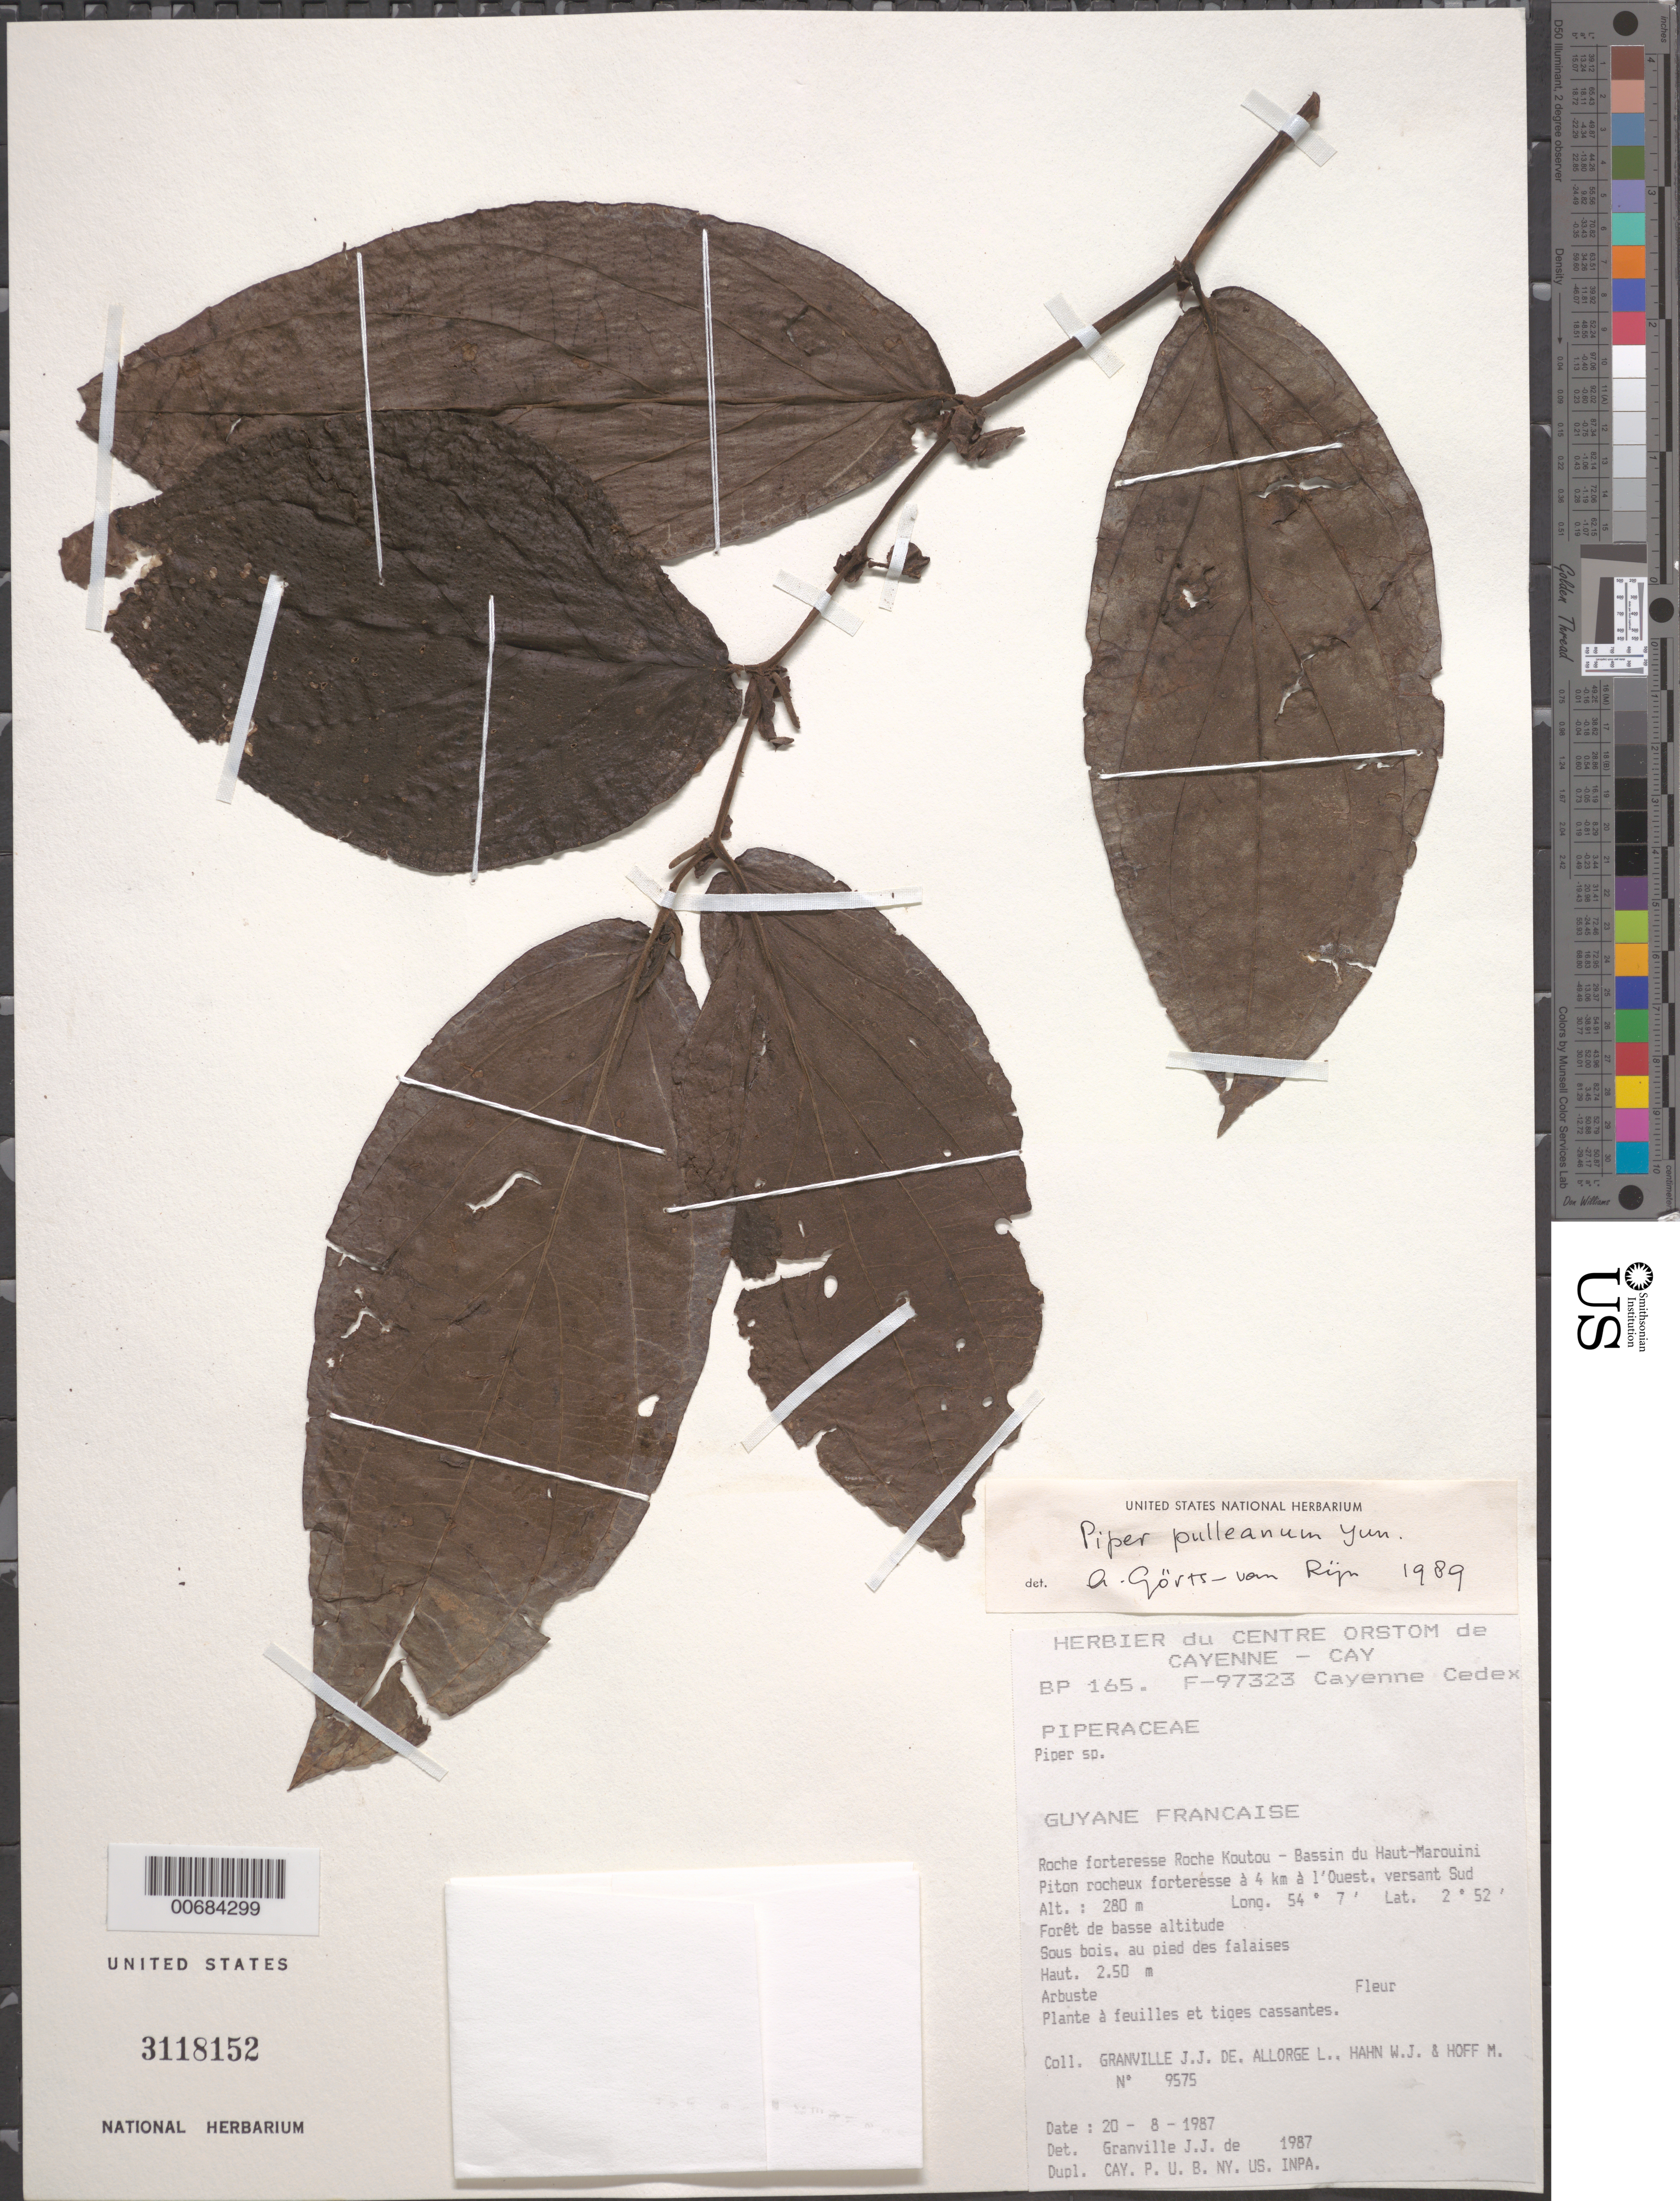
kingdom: Plantae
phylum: Tracheophyta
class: Magnoliopsida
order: Piperales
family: Piperaceae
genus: Piper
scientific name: Piper pulleanum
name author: Yunck.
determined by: Görts-van Rijn, A. R. A.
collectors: J.-J. de Granville, L. Allorge, W. J. Hahn & M. Hoff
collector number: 9575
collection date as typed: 20-Aug-87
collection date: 1987-08-20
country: French Guiana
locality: Roche Koutou, Bassin du Haut-Marouini. Piton rocheux forteresse a 4 km a l'Oust. versant Sud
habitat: Forêt de basse altitude. Sous-bois, au pied des falaises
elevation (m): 280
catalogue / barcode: US 3118152